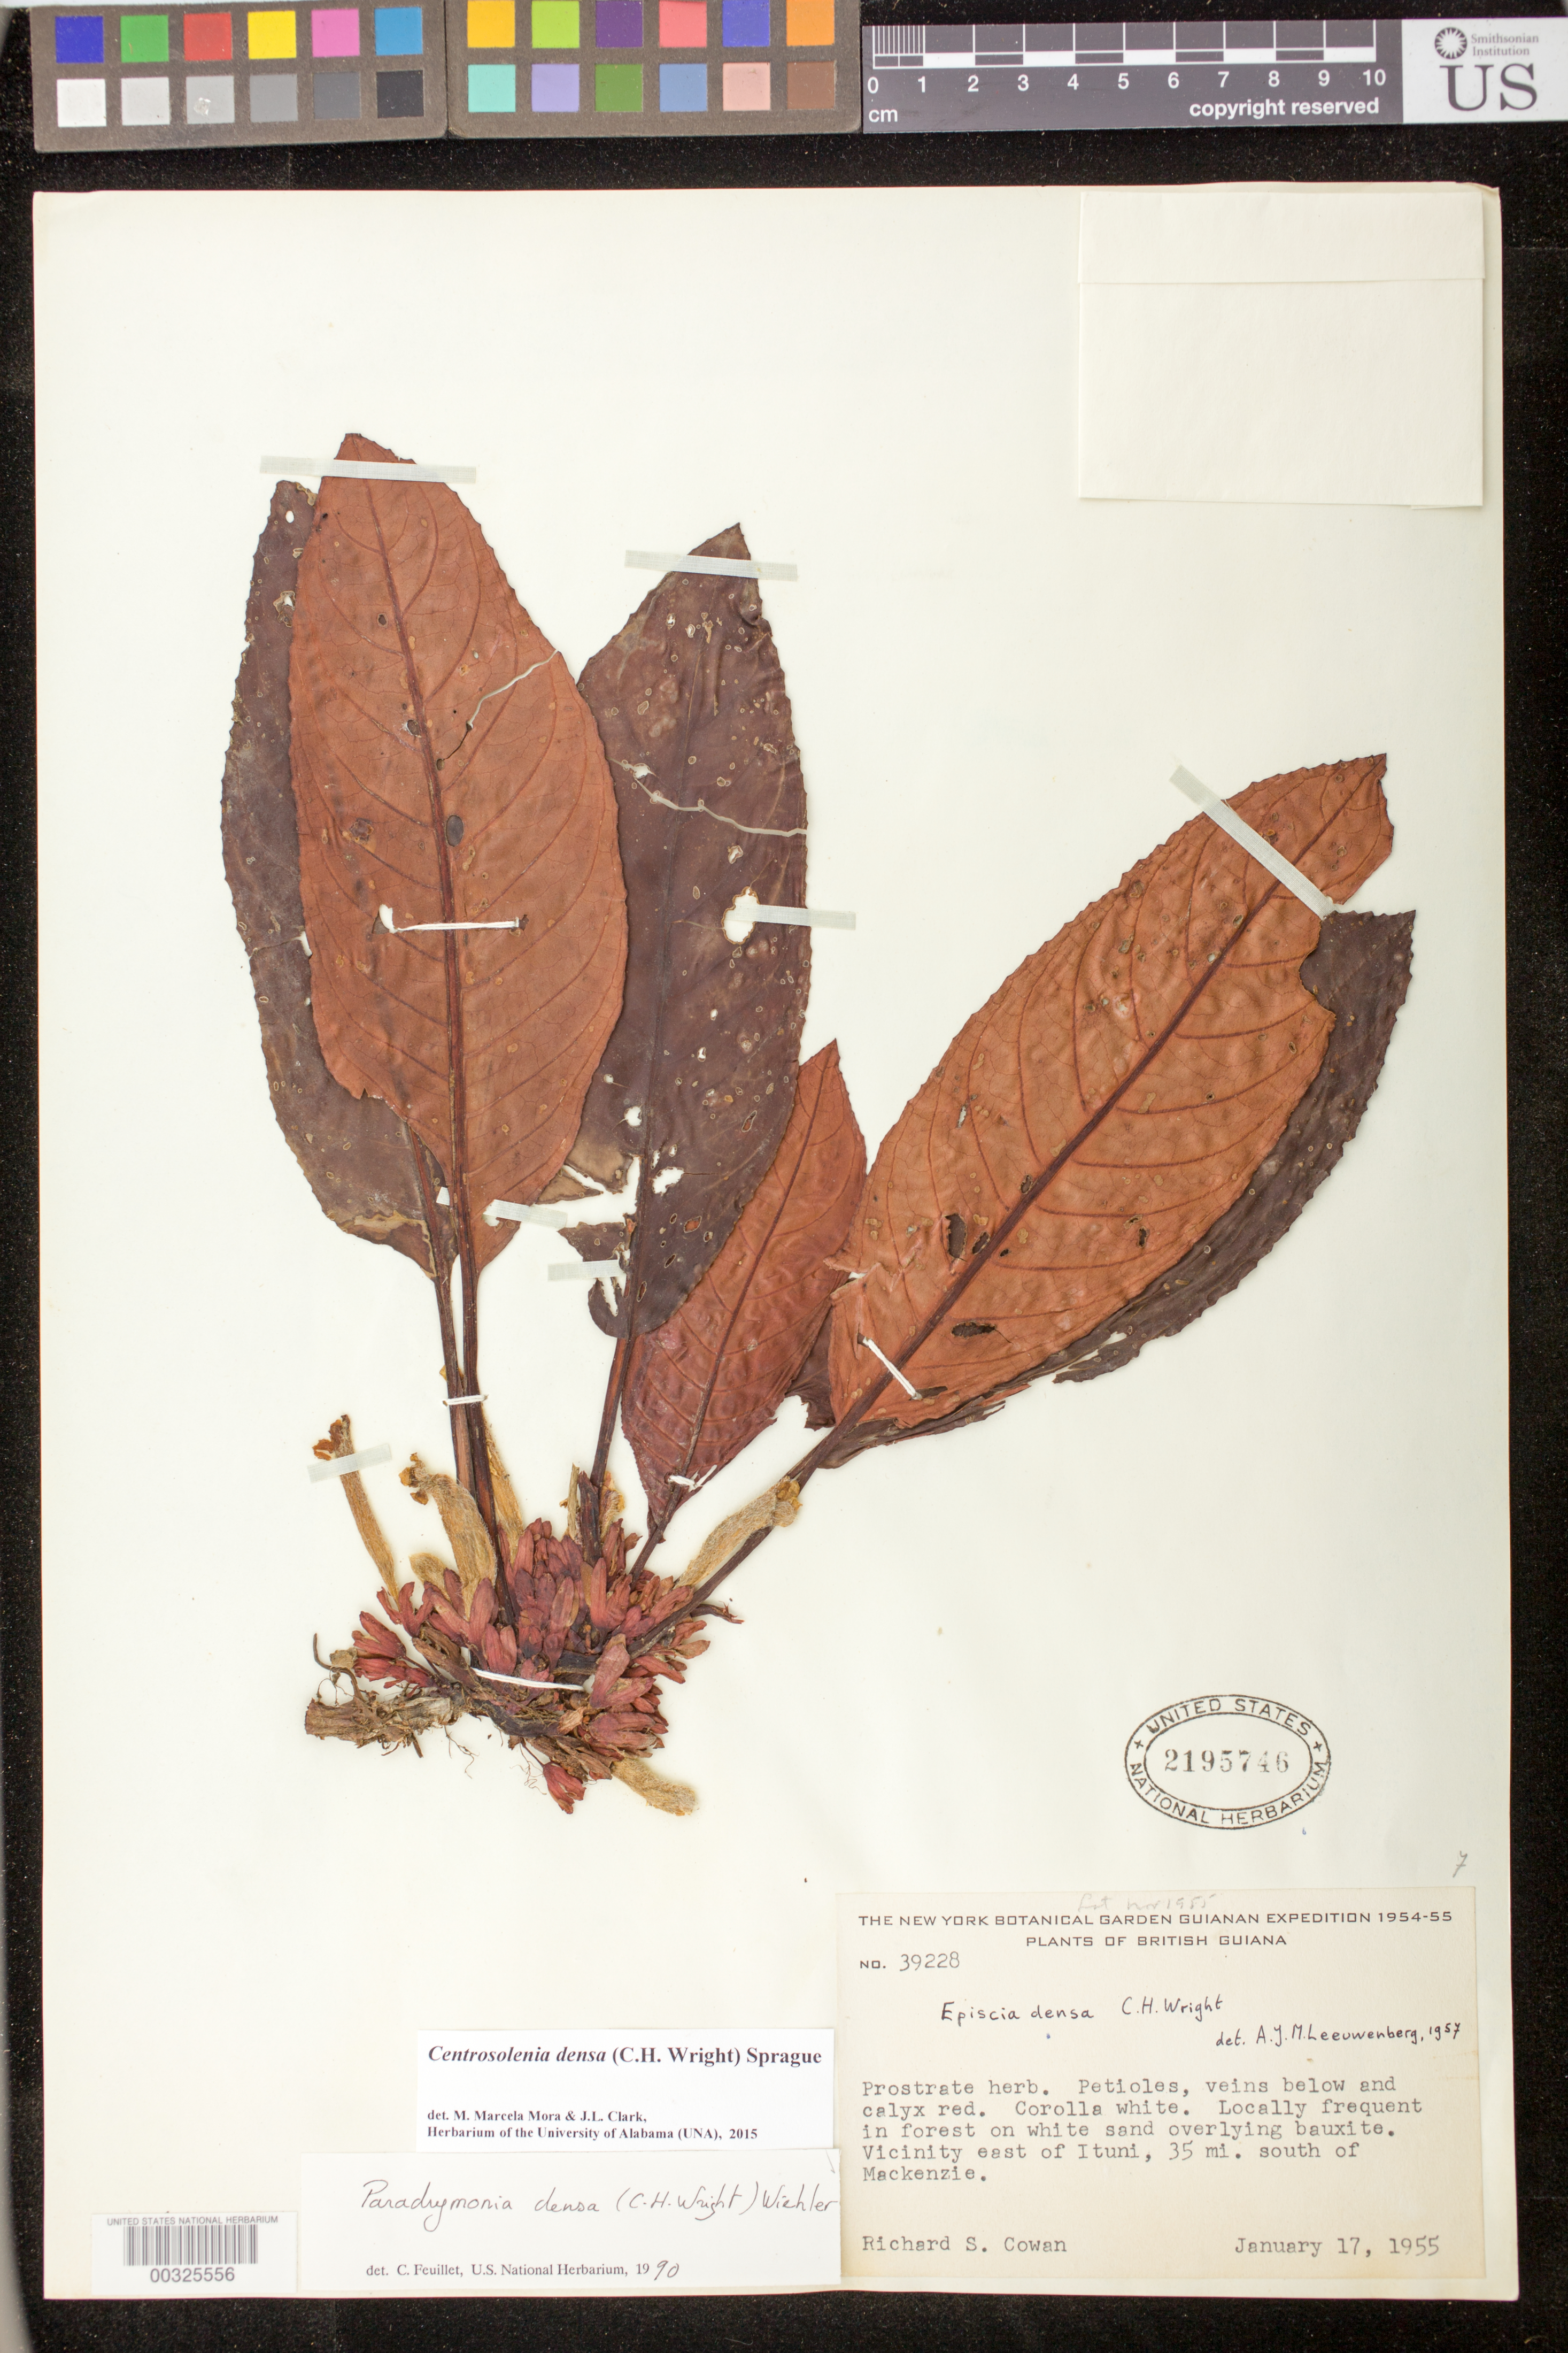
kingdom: Plantae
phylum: Tracheophyta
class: Magnoliopsida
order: Lamiales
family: Gesneriaceae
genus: Centrosolenia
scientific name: Centrosolenia densa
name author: (C.H. Wright) Sprague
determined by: Mora, M. M.; Clark, J. L.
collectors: R. S. Cowan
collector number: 39228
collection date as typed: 17 Jan 1955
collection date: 1955-01-17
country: Guyana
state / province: U. Demerara-Berbice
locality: Vicinity E of Ituni, 35 mi S of Mackenzie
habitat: Locally frequent in forest on white sand overlying bauxite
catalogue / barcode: US 2195746